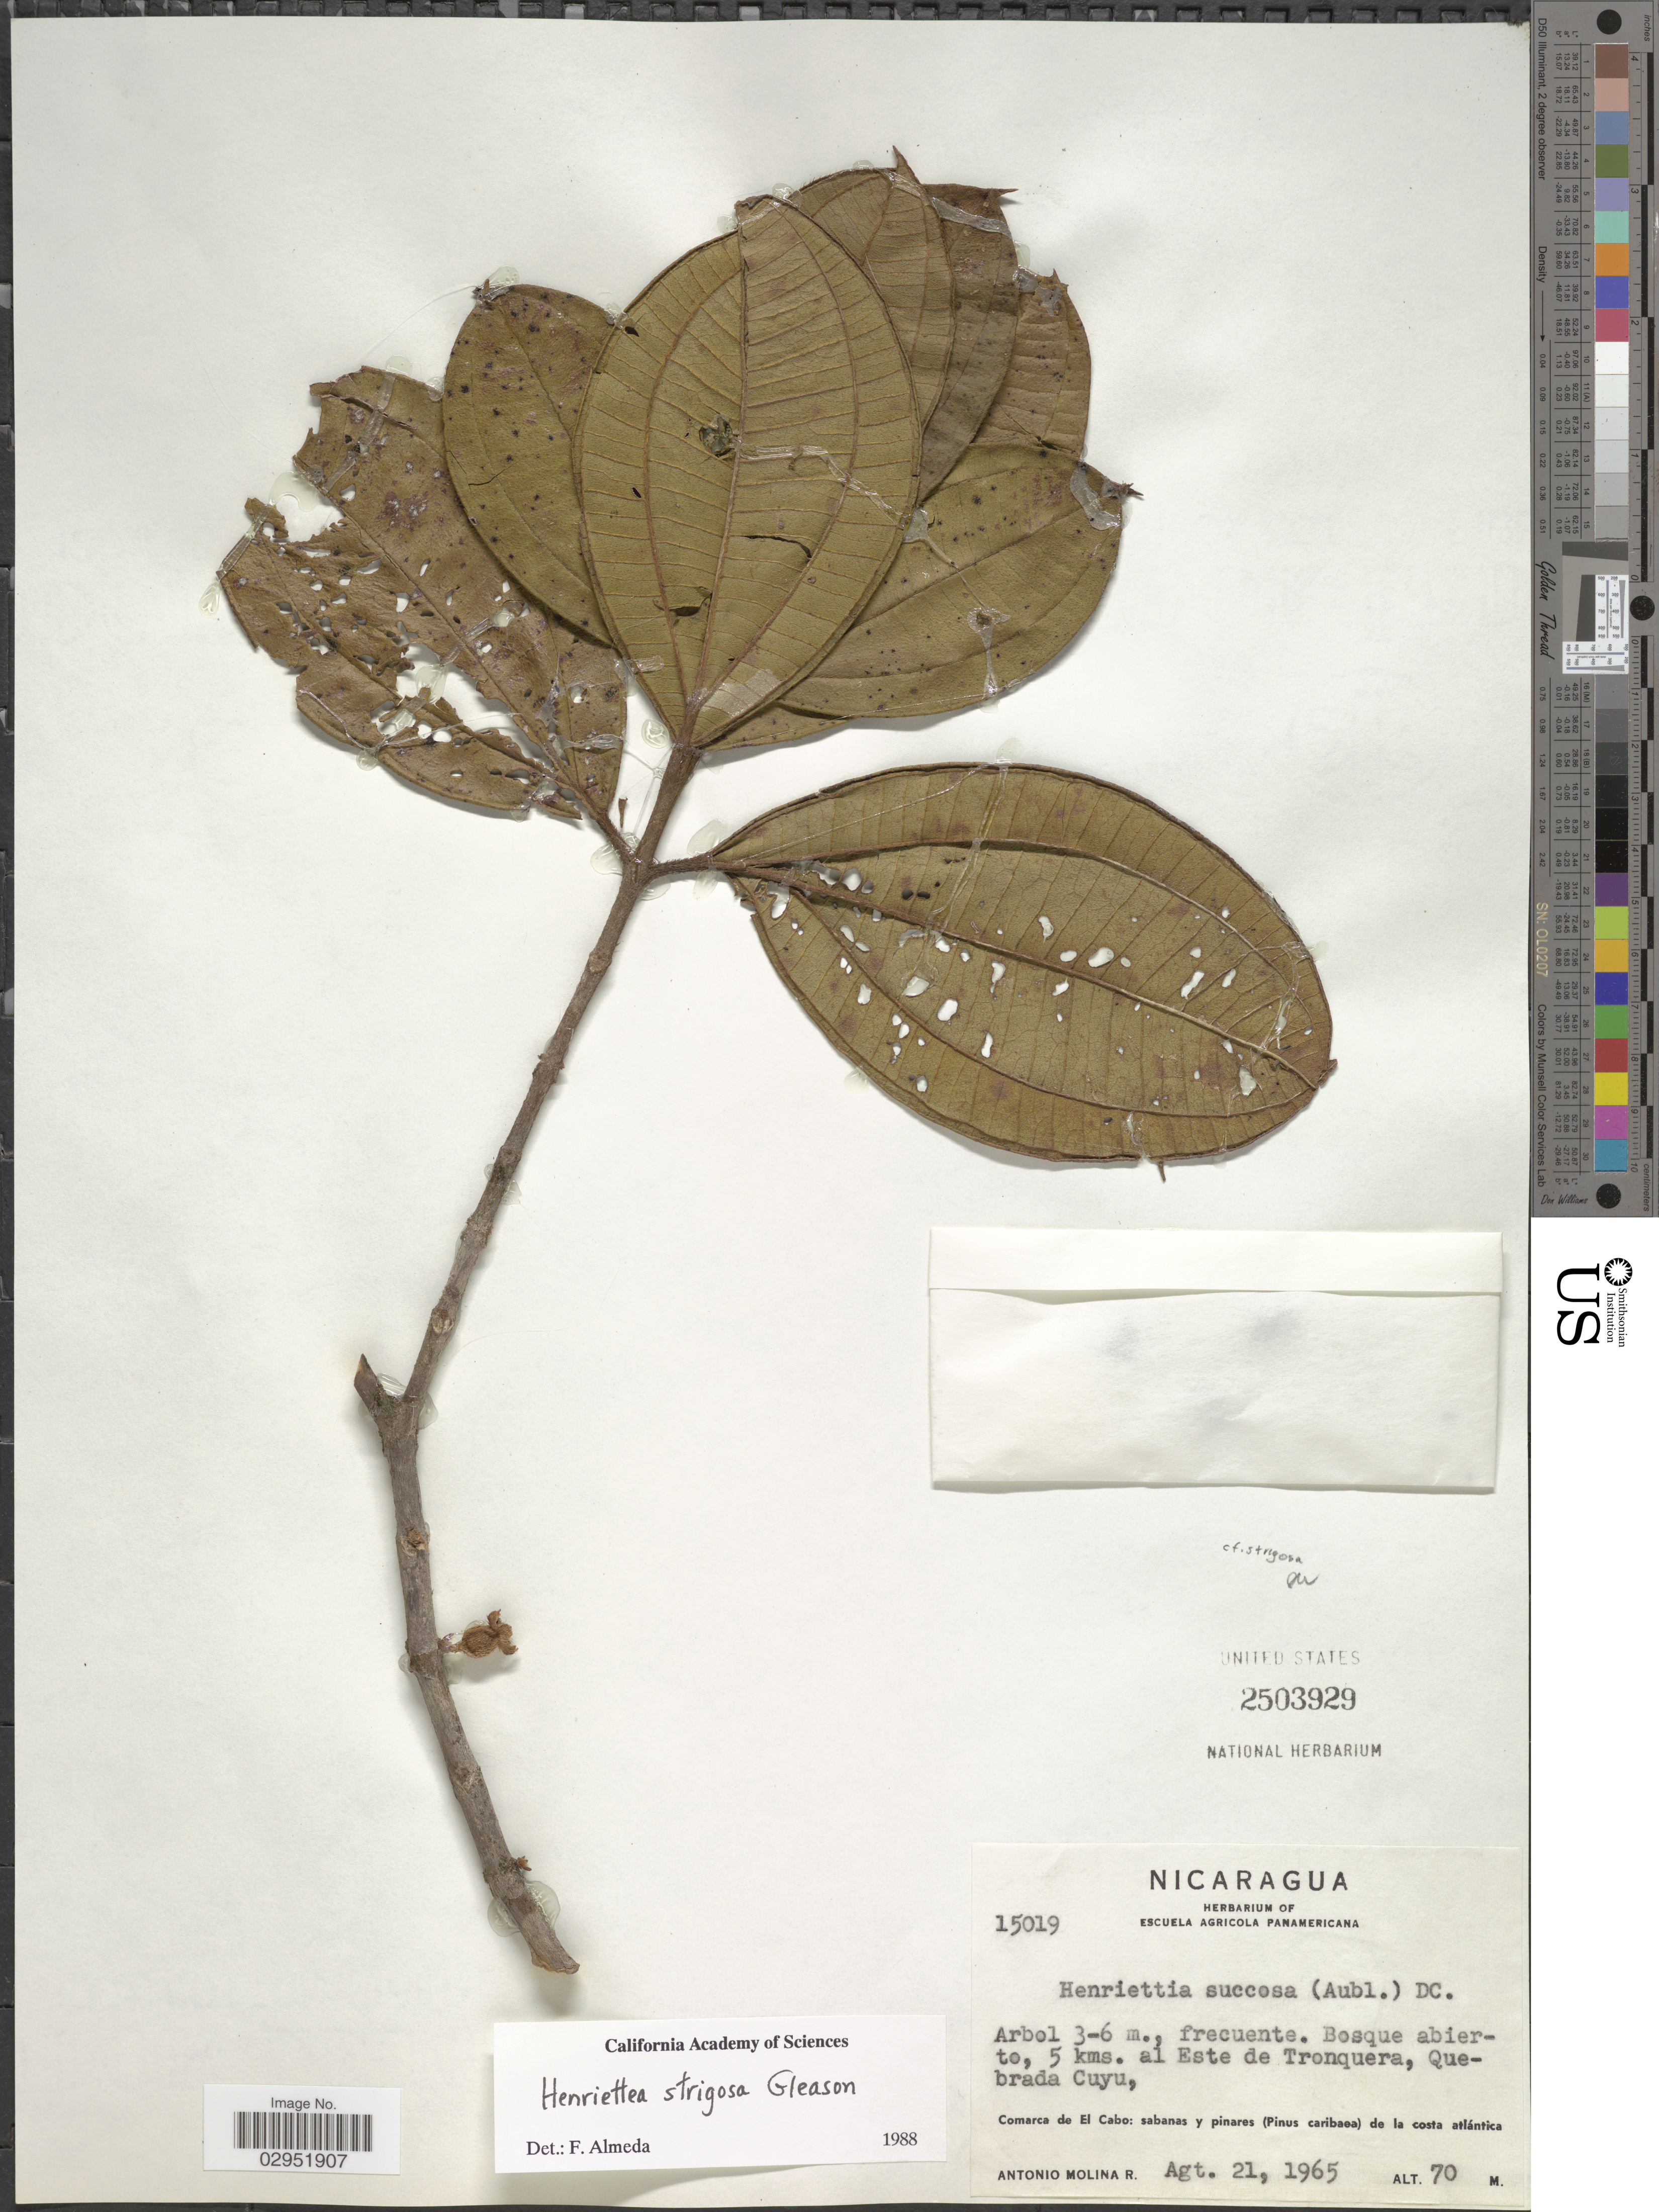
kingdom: Plantae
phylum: Tracheophyta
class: Magnoliopsida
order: Myrtales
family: Melastomataceae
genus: Henriettea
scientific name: Henriettea strigosa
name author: Gleason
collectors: A. Molina R.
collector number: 15019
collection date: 1965-08-21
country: Nicaragua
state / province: Atlantico Norte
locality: Bosque abierto, 5 kms. al Este de Tronquera, Quebrada Cuyu, Comarca de El Cabo: sabanas y pinares (Pinus caribaea) de la costa atlántica.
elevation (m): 70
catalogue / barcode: US 2503929